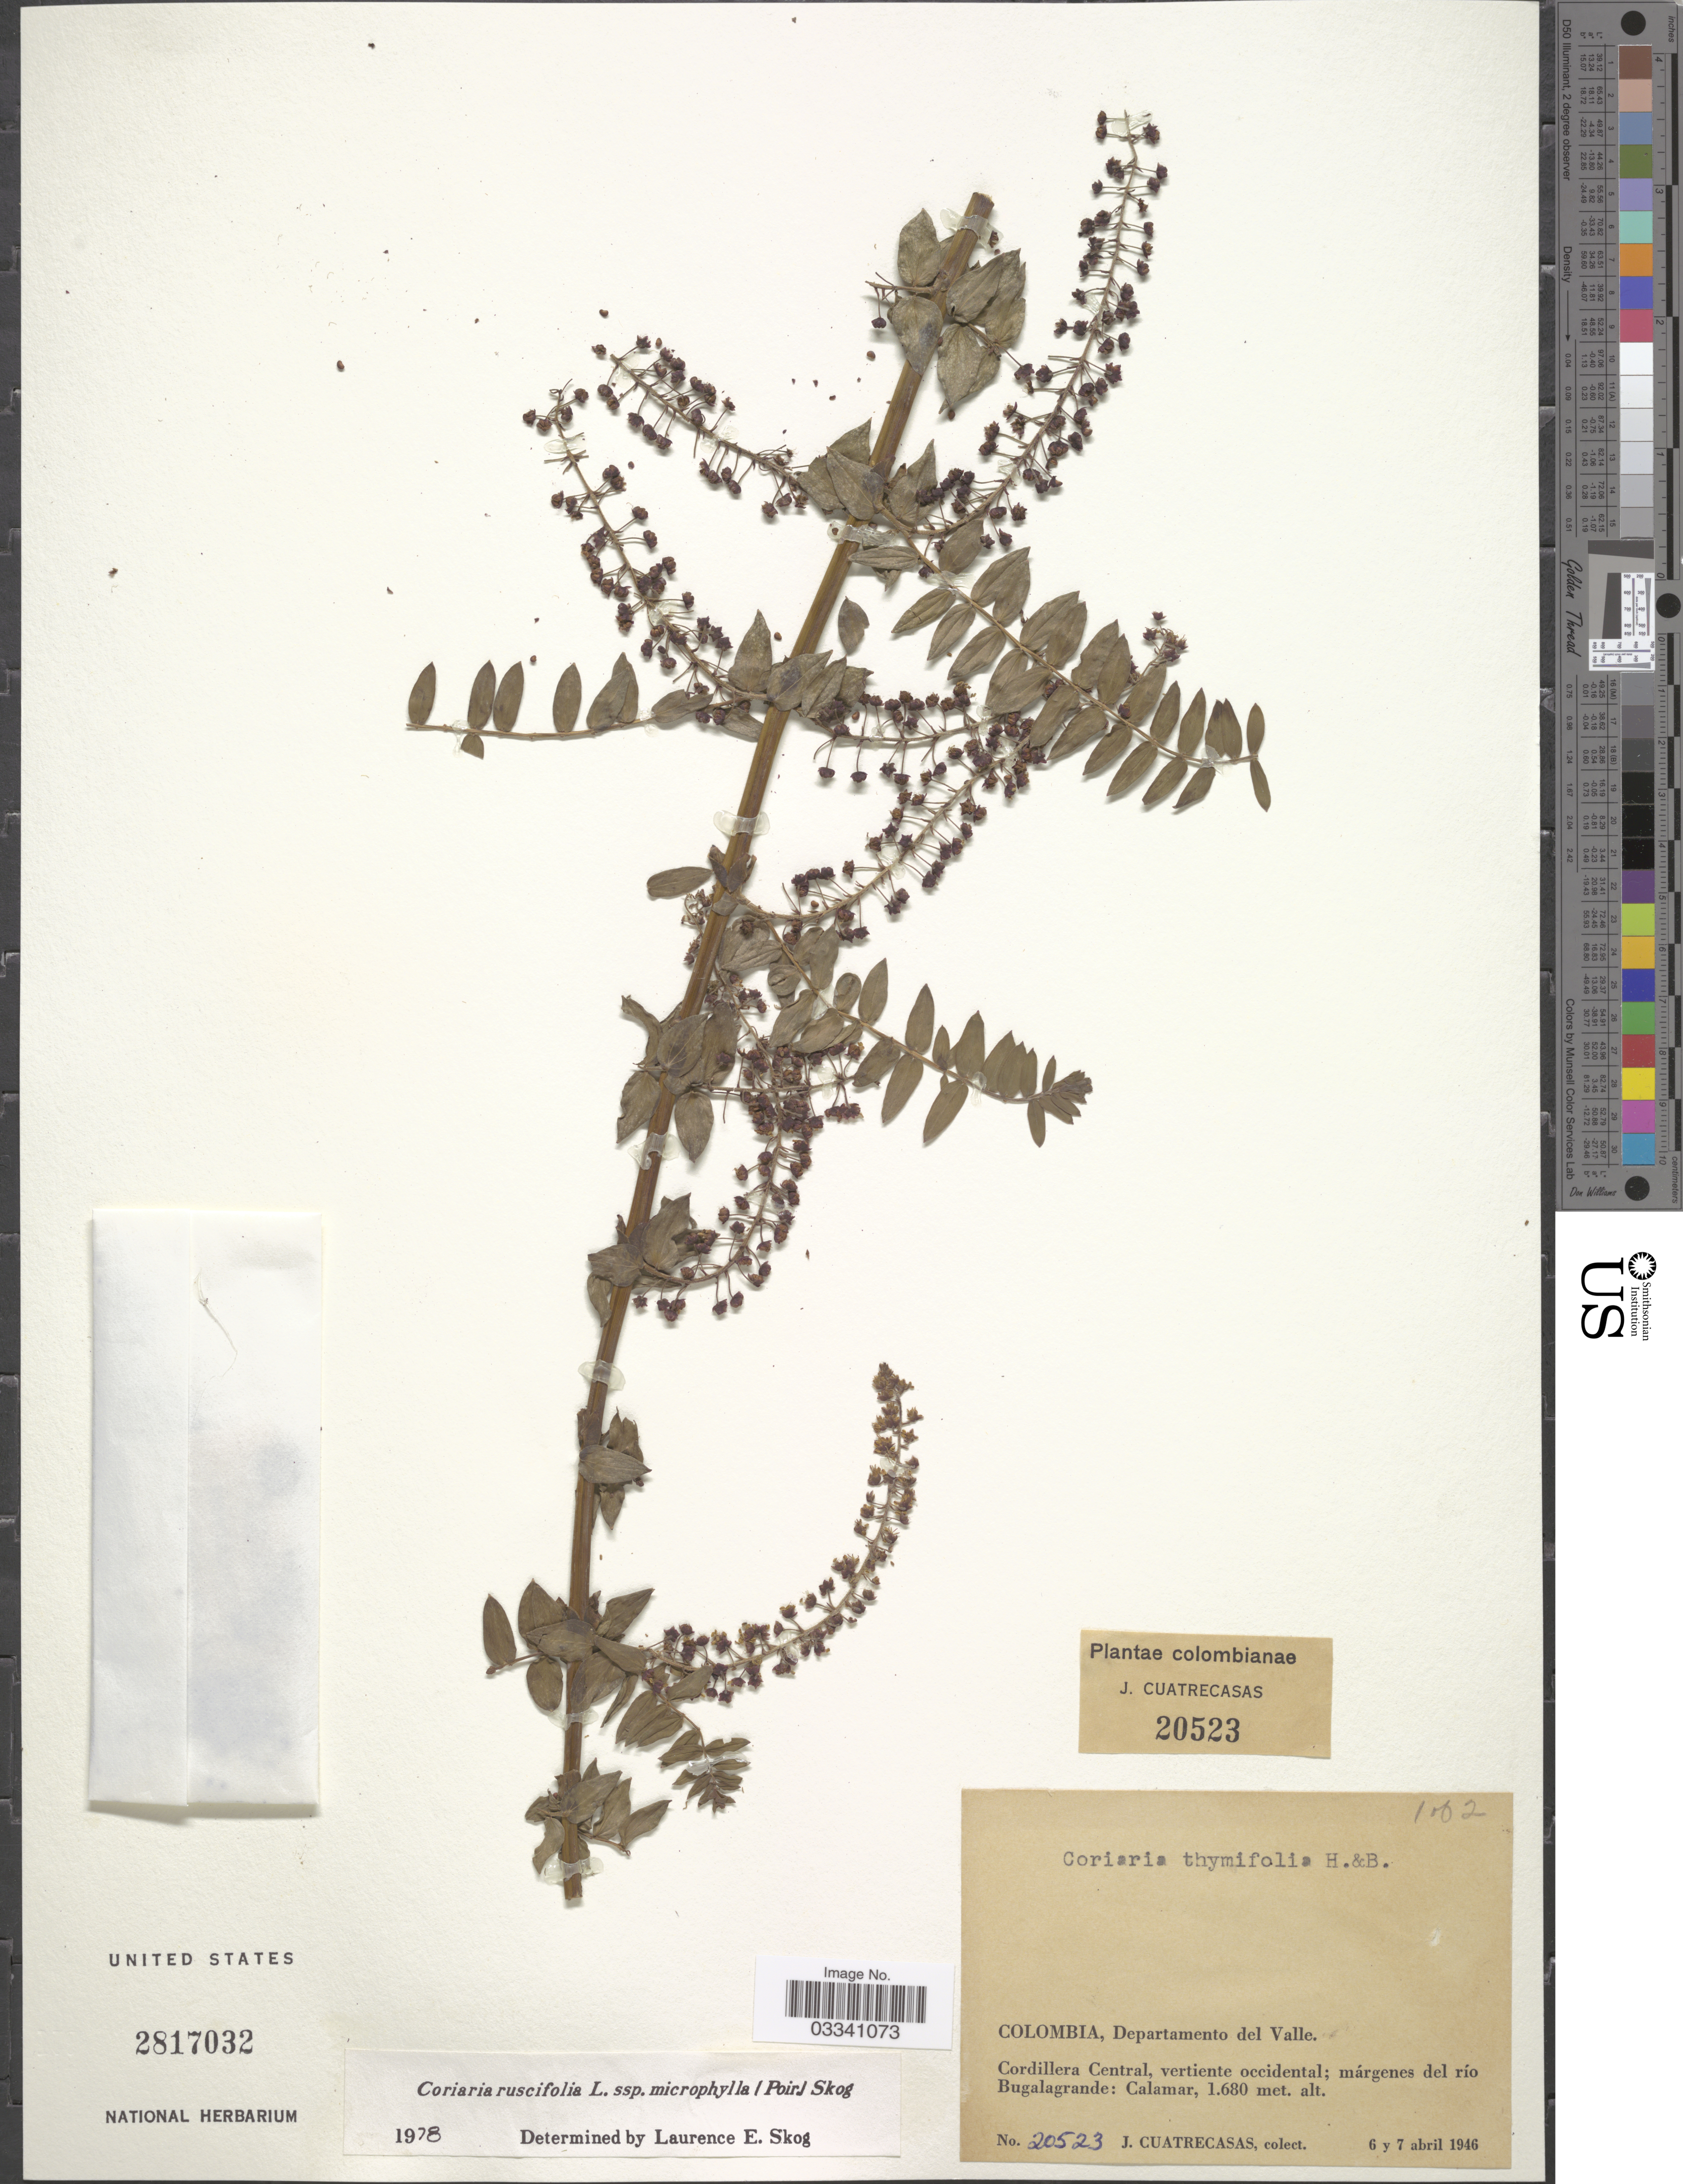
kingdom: Plantae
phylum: Tracheophyta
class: Magnoliopsida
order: Cucurbitales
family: Coriariaceae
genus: Coriaria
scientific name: Coriaria ruscifolia subsp. microphylla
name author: (Poir.) L.E. Skog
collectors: J. Cuatrecasas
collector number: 20523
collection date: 1946-04-06/1946-04-07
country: Colombia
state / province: Valle del Cauca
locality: Departamento del Valle. Cordillera Central, vertiente occidental; márgenes del río Bugalagrande: Calamar.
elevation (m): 1680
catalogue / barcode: US 2817032